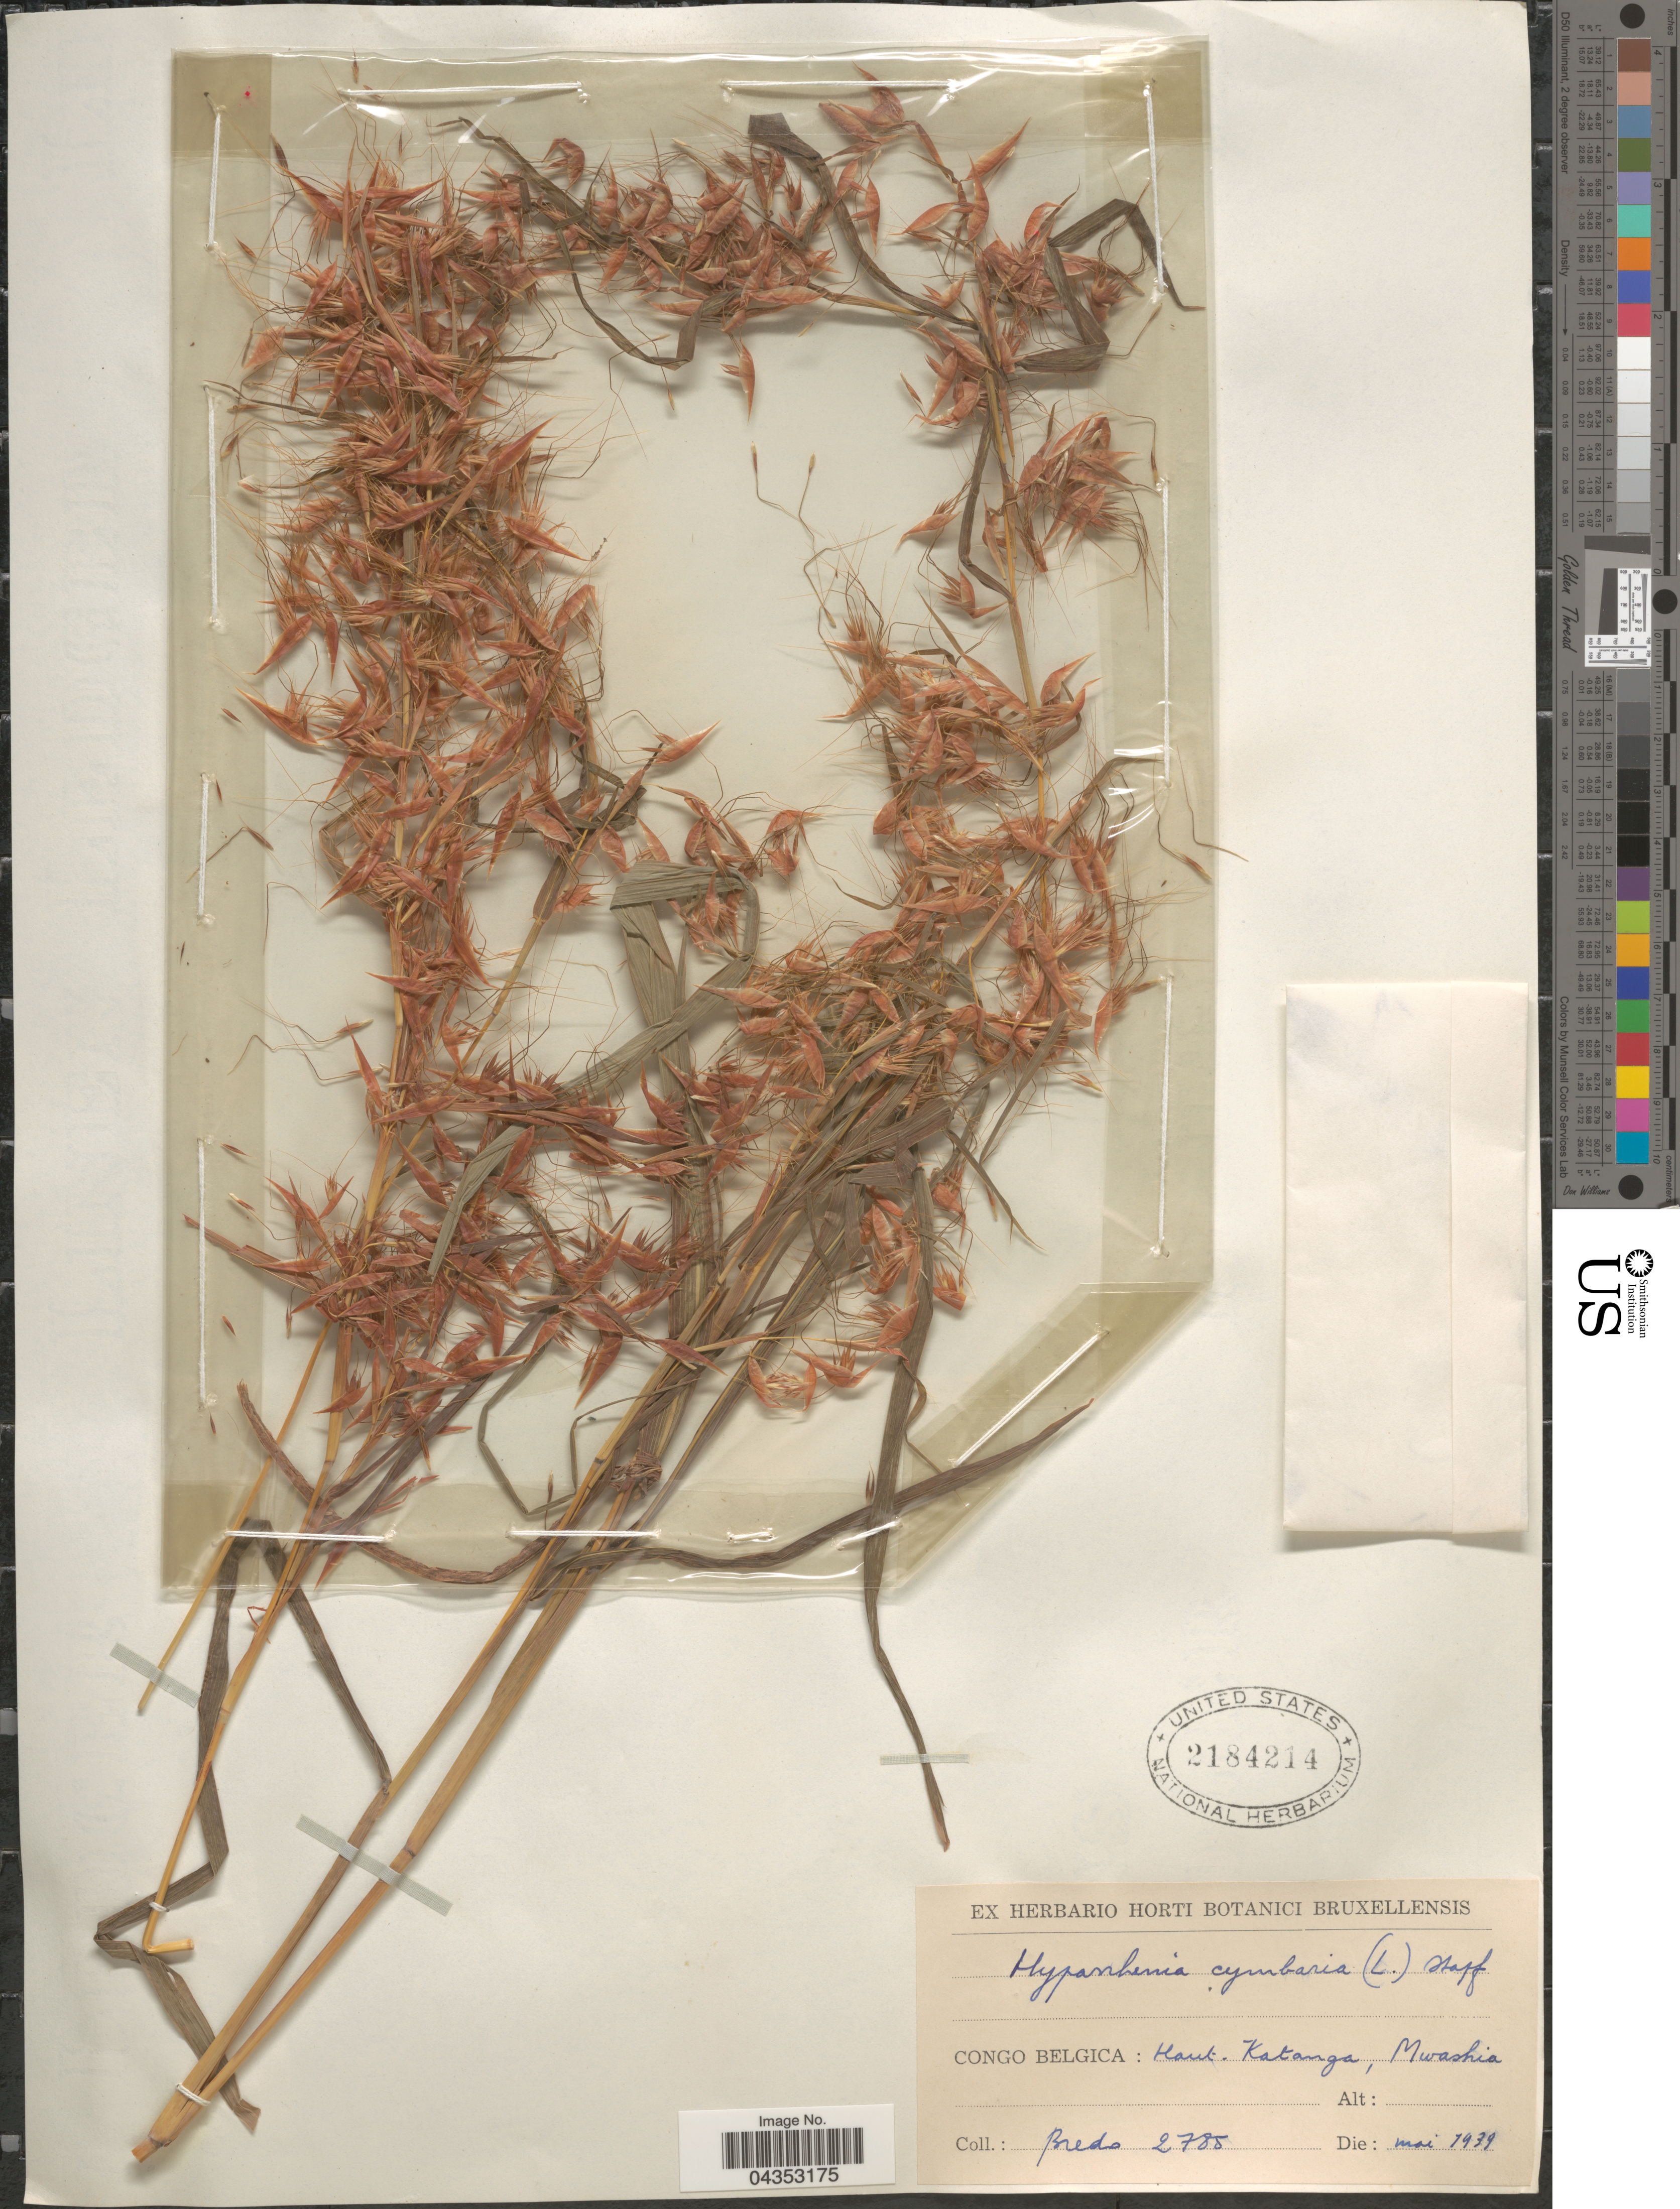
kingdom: Plantae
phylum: Tracheophyta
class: Liliopsida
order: Poales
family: Poaceae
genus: Hyparrhenia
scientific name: Hyparrhenia cymbaria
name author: (L.) Stapf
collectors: Bredo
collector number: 2785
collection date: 1939-05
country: Congo, Democratic Republic of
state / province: Haut-Katanga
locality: Congo Belgica. Haut. Katanga, Mwashia.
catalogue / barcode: US 2184214